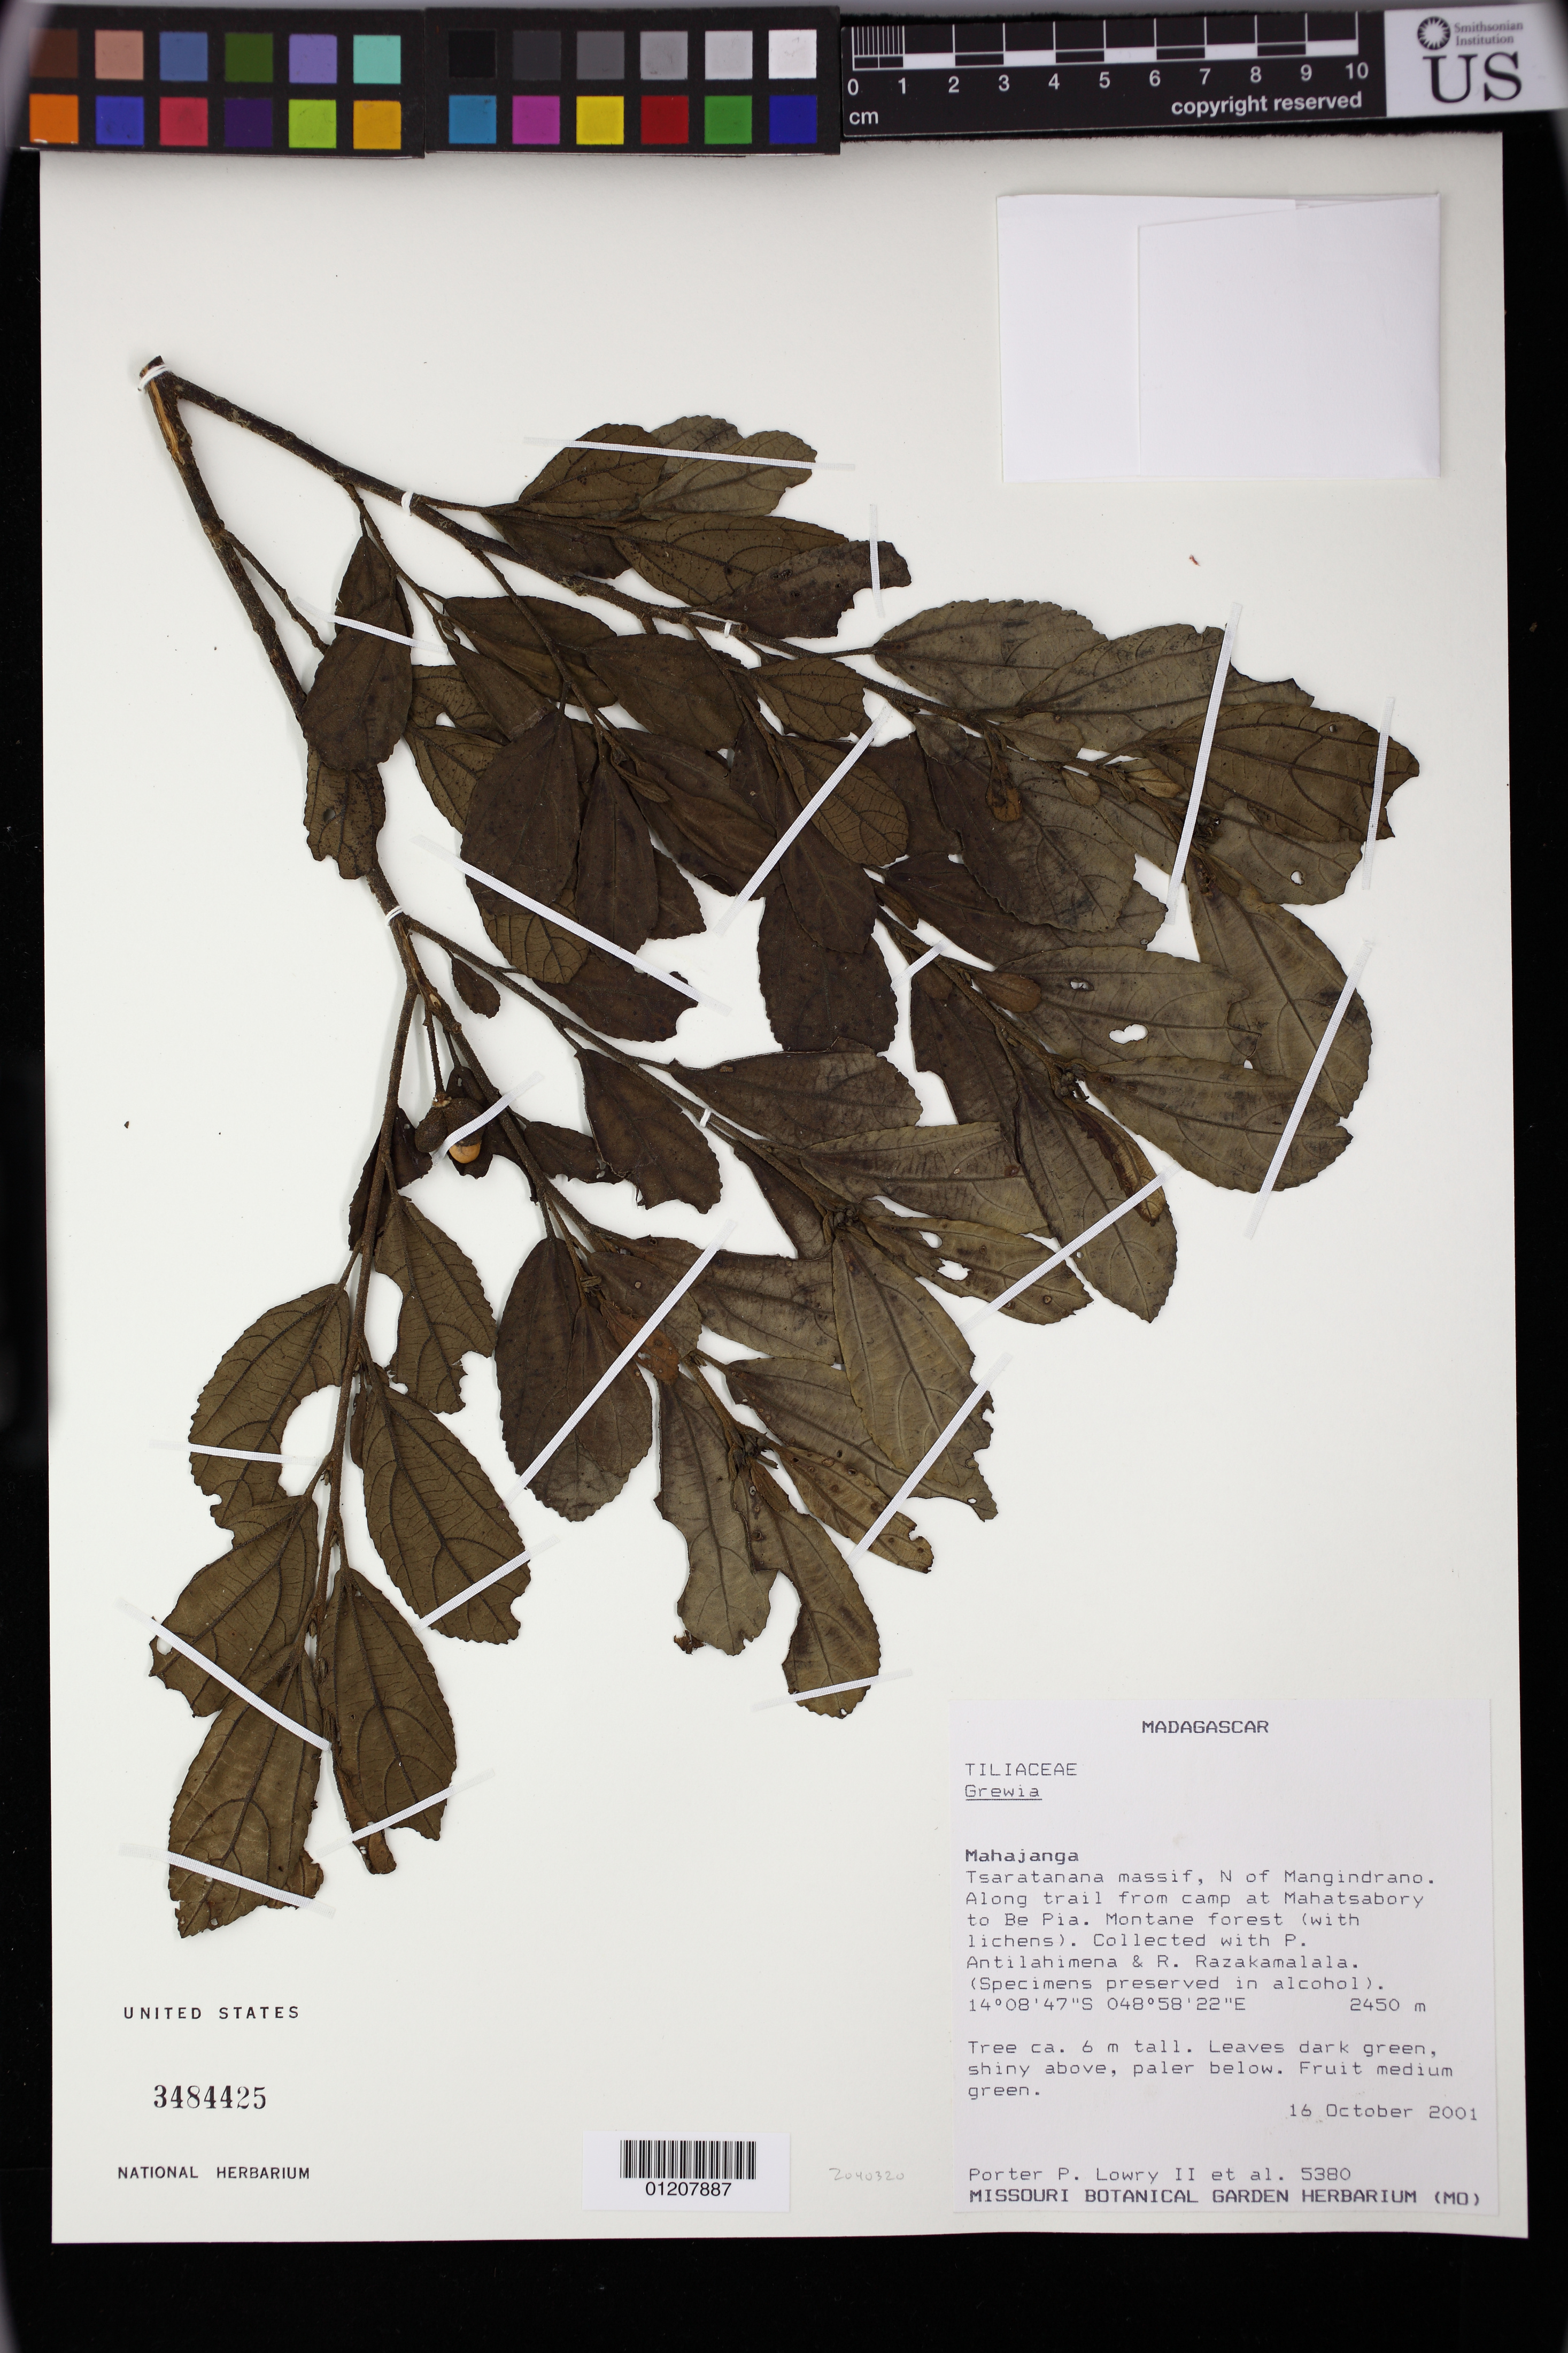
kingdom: Plantae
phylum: Tracheophyta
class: Magnoliopsida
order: Malvales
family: Malvaceae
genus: Grewia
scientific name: Grewia decipiens Capuron ined.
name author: Capuron ex Mabb.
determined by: Jourdain-Fievet, L.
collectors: P. P. Lowry, P. Antilahimena & R. Razakamalala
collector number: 5380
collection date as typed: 16 Oct 2001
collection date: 2001-10-16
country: Madagascar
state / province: Sofia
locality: Mahajanga. Tsaratanana massif, N of Mangindrano. Along trail from camp at Mahatsabory to Be Pia.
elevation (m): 2450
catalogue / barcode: US 3484425